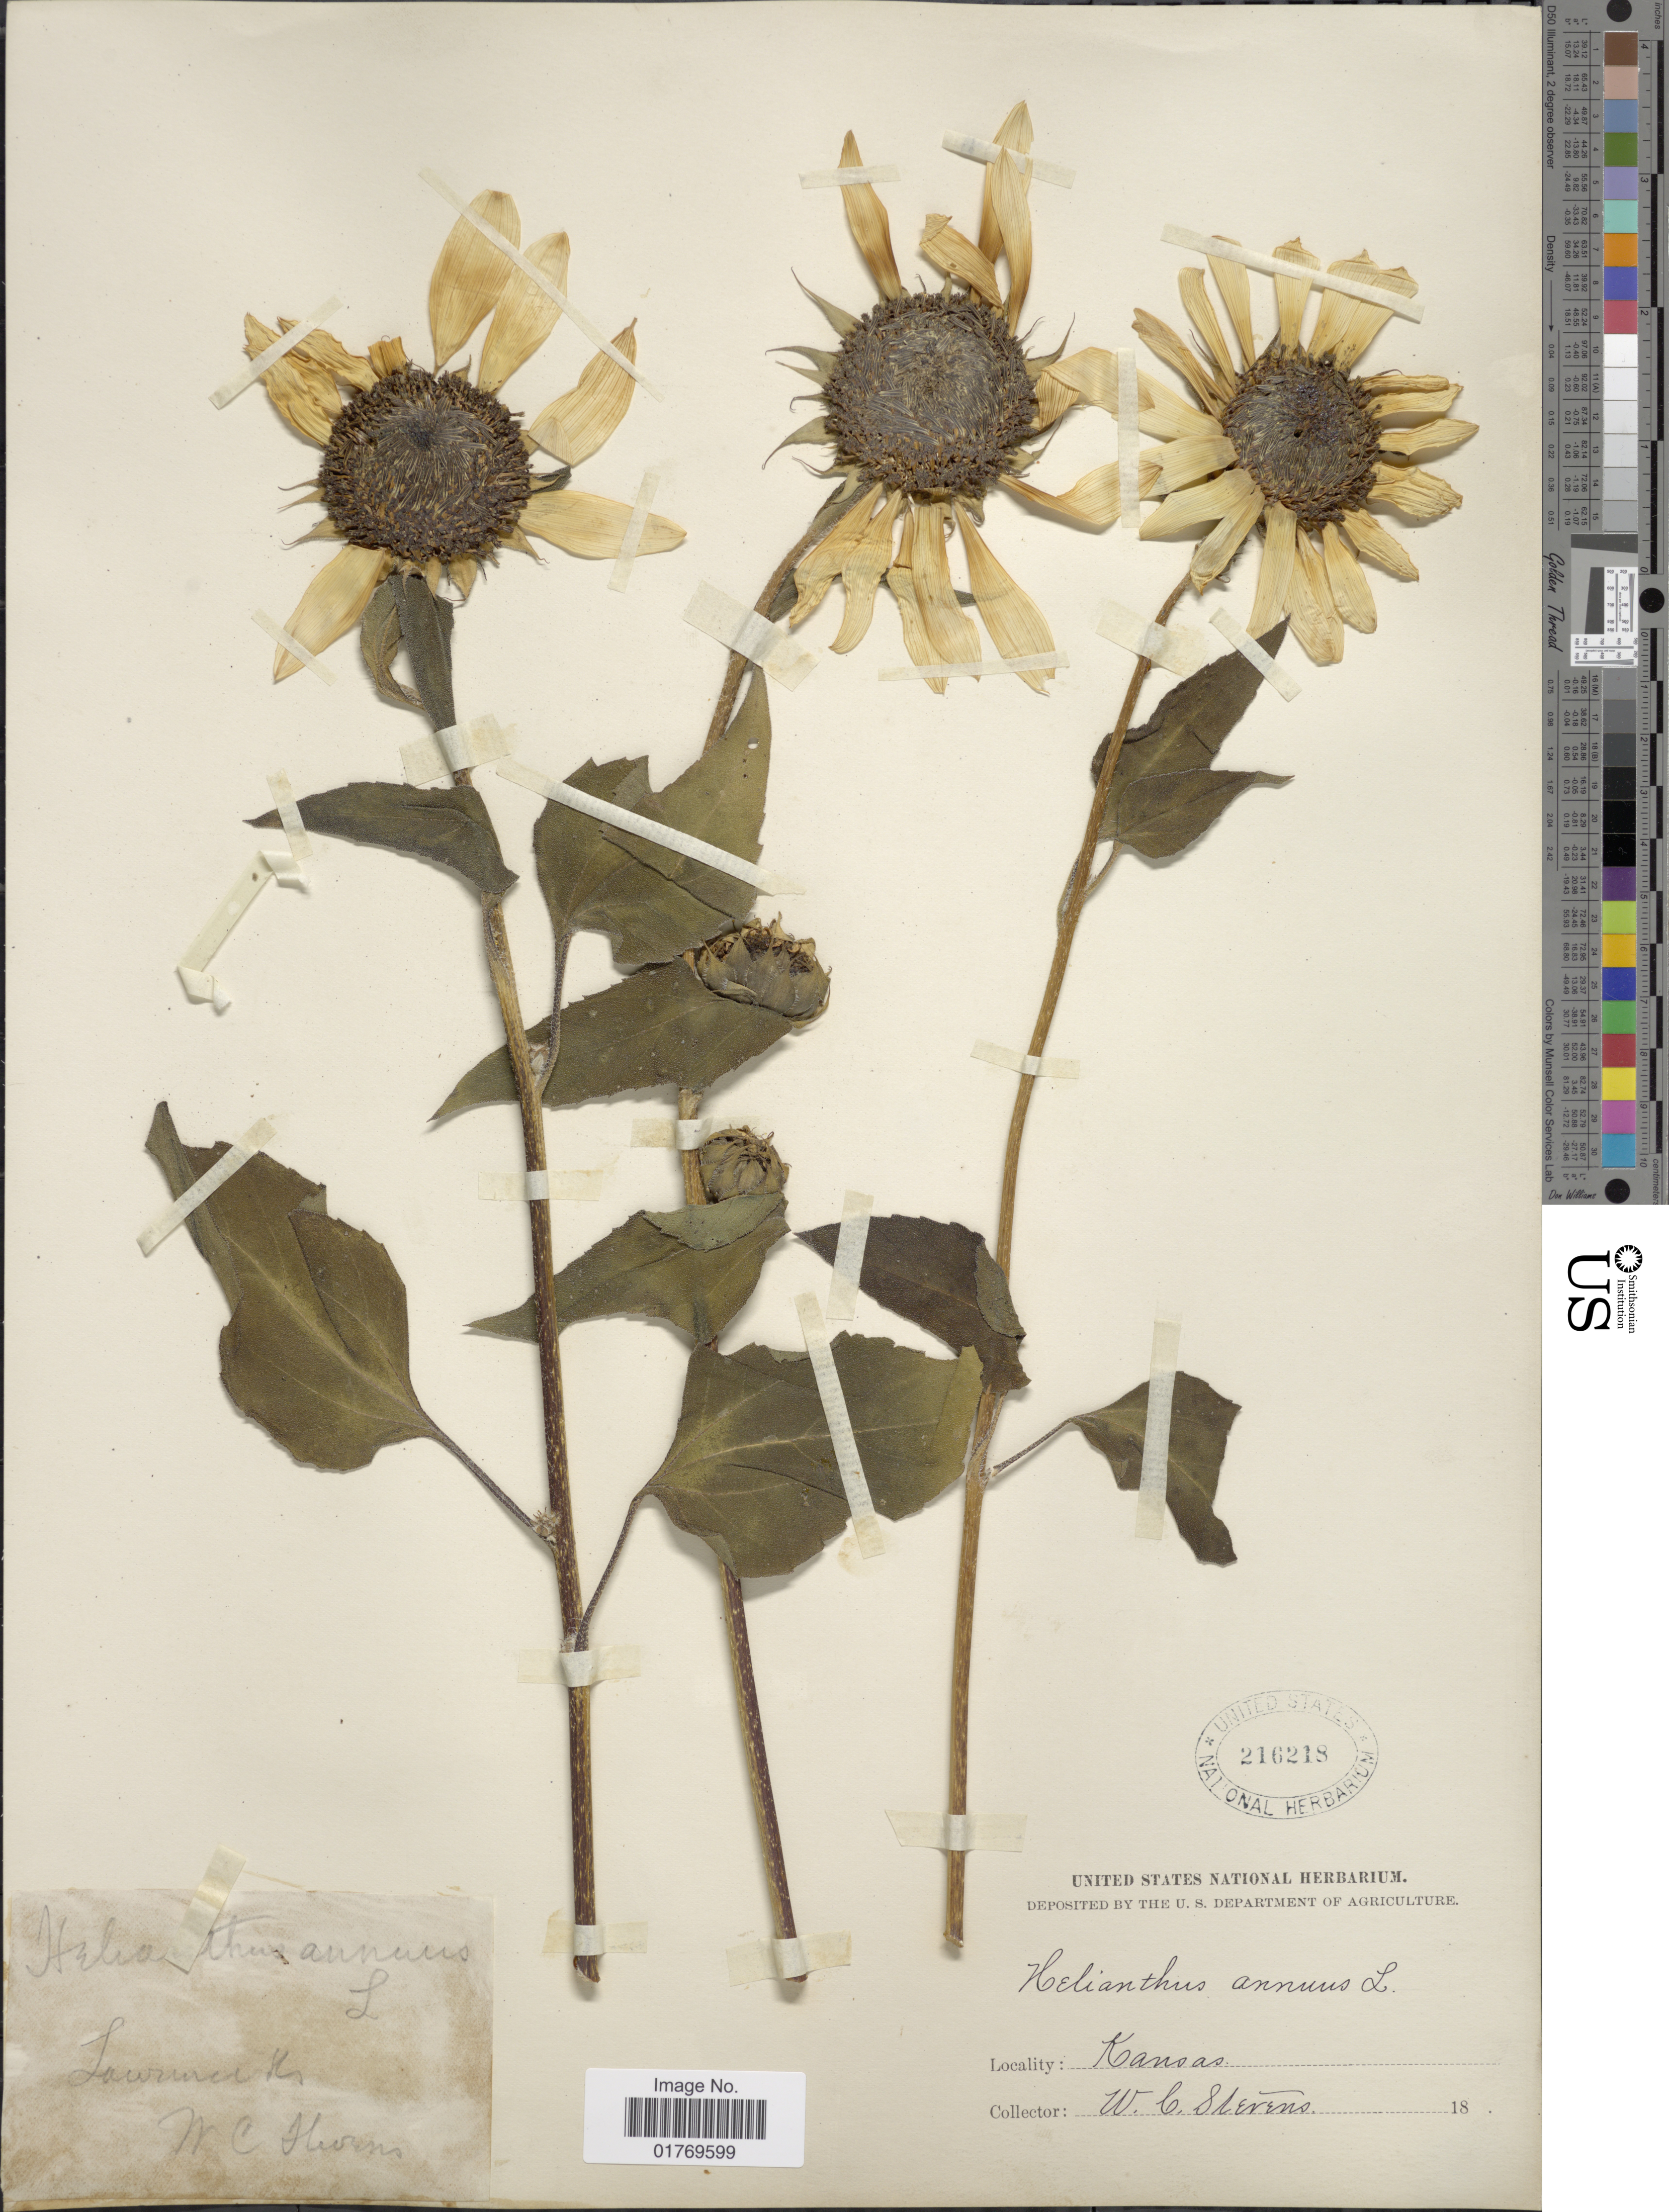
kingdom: Plantae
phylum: Tracheophyta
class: Magnoliopsida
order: Asterales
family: Asteraceae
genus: Helianthus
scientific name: Helianthus annuus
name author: L.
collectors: W. C. Stevens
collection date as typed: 18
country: United States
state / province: Kansas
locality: Lawrence.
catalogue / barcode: US 216218